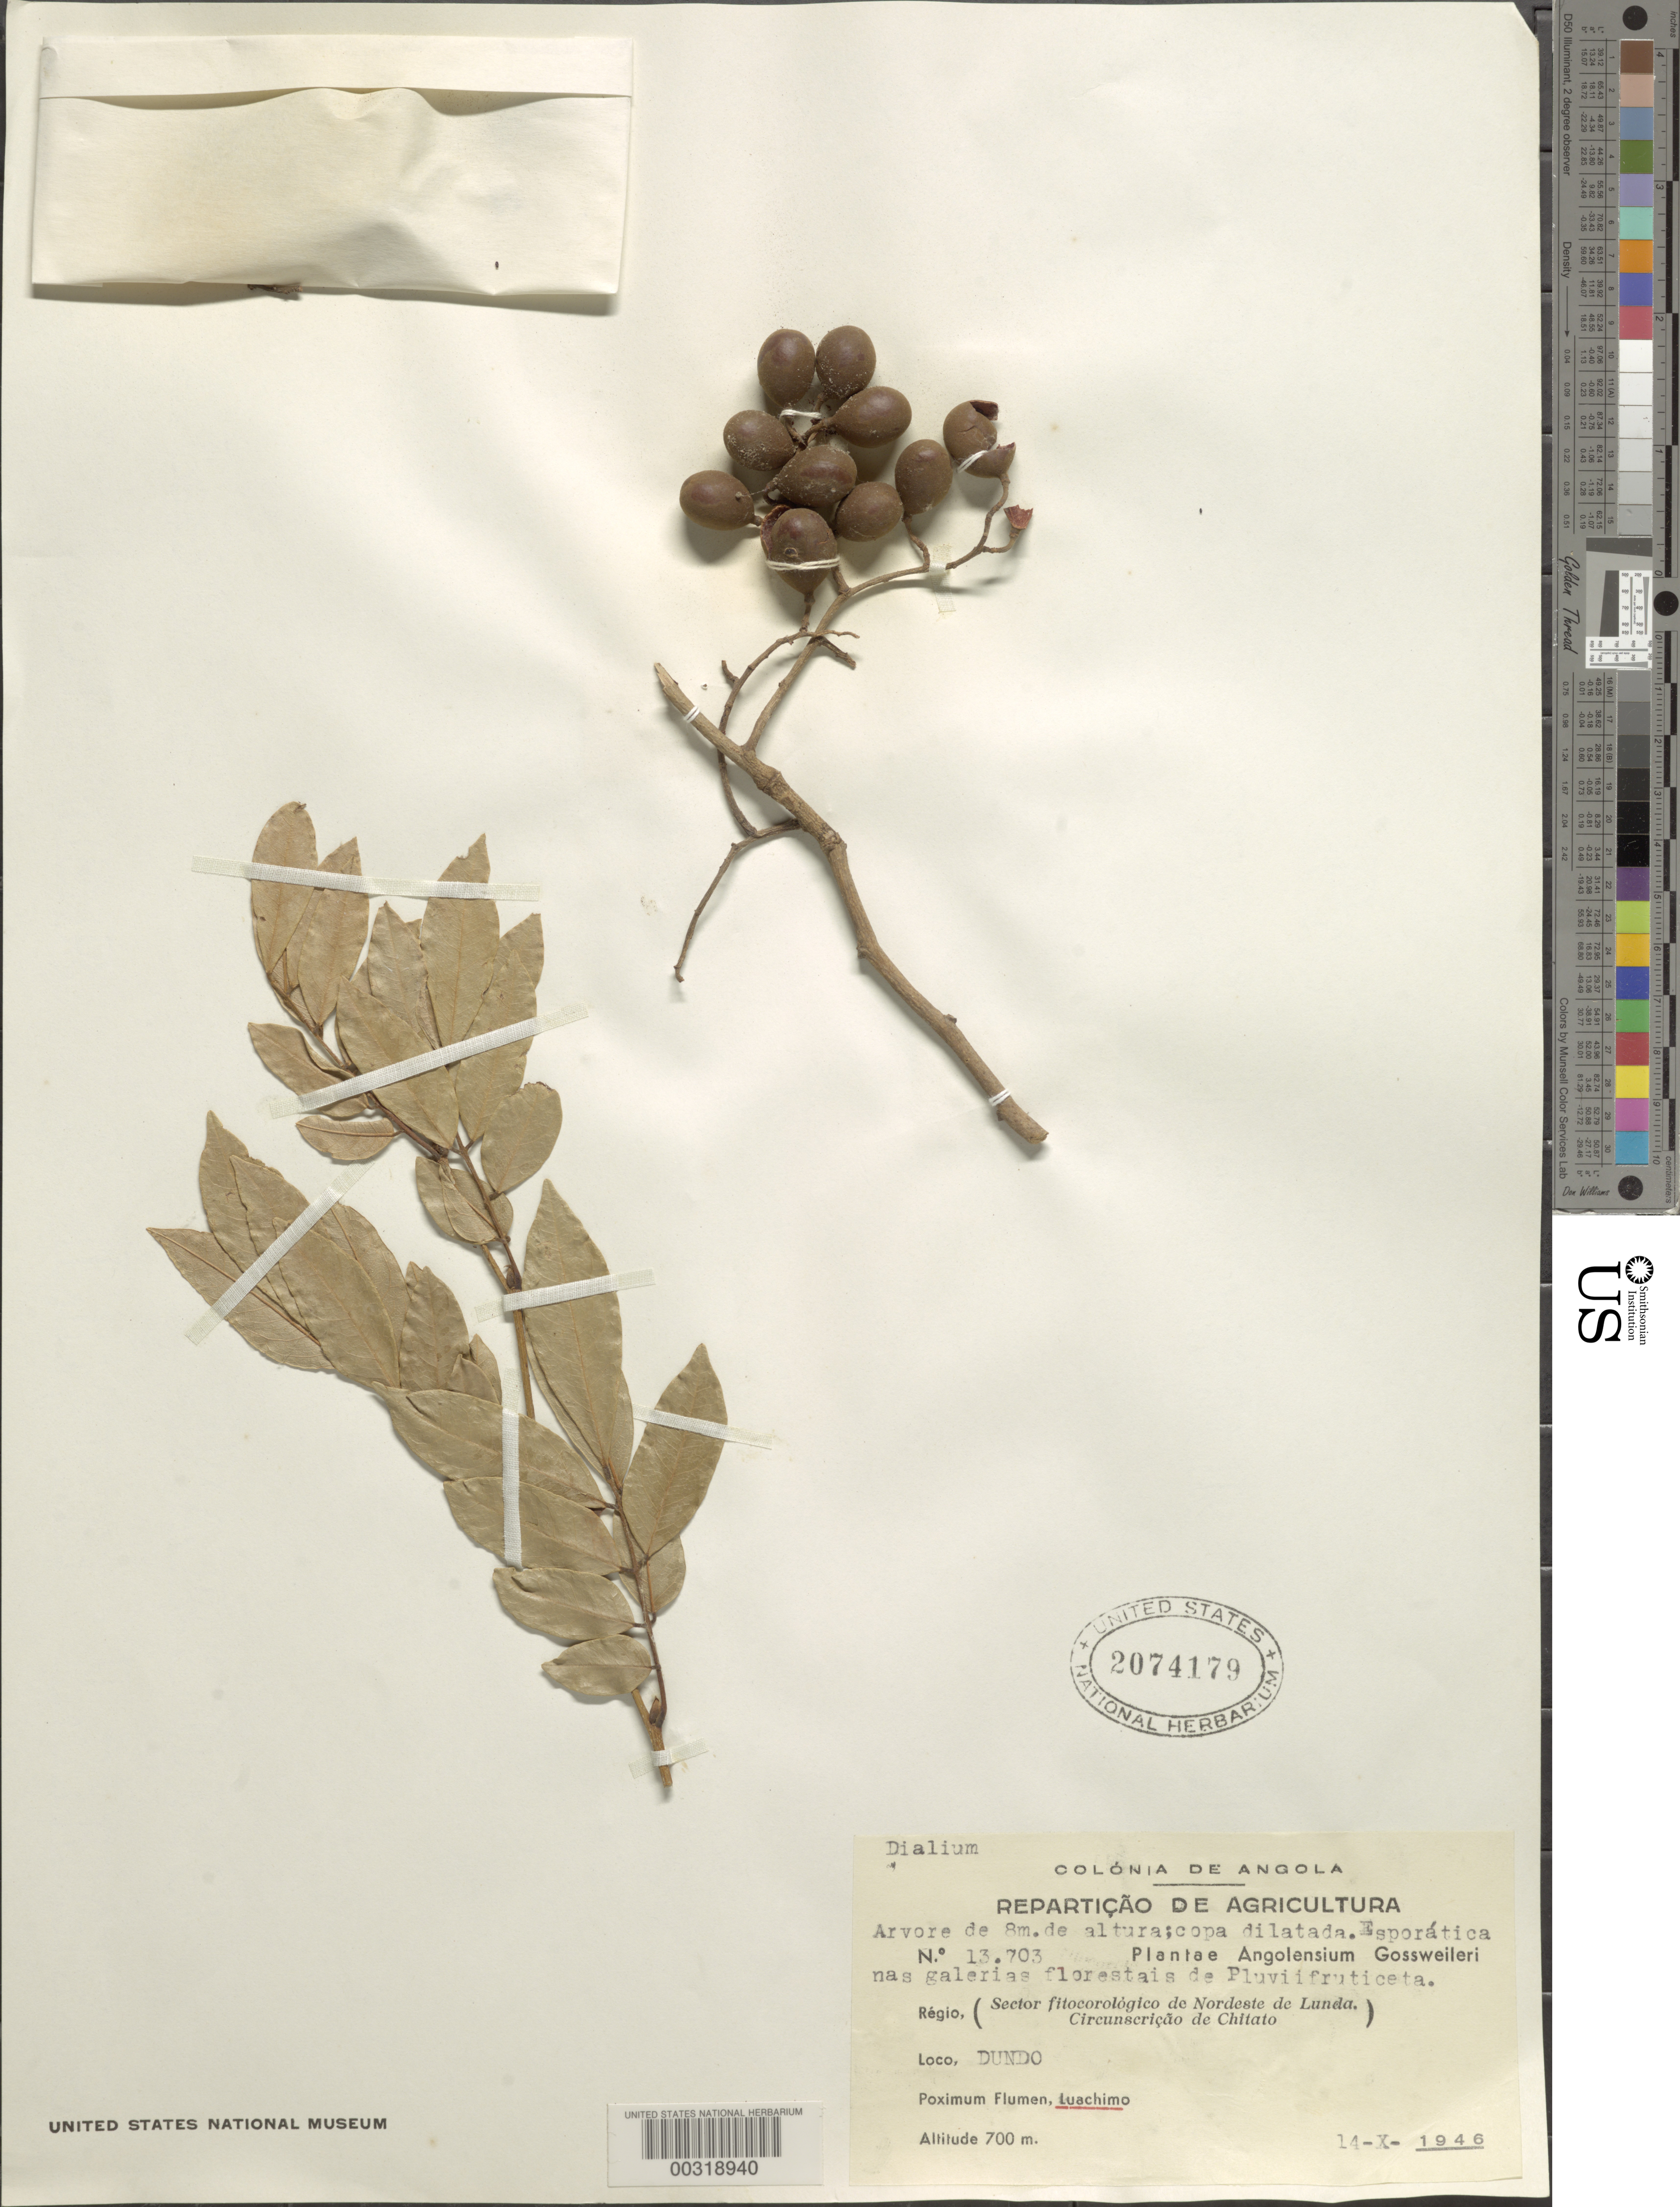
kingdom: Plantae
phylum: Tracheophyta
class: Magnoliopsida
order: Fabales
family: Fabaceae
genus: Dialium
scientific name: Dialium sp.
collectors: F. Gossweiler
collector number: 13703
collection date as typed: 14 Oct 1946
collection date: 1946-10-14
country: Angola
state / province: Lunda Norte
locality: Dundo; nearest river Luachimo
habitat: Gallery forest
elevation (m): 700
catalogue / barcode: US 2074179